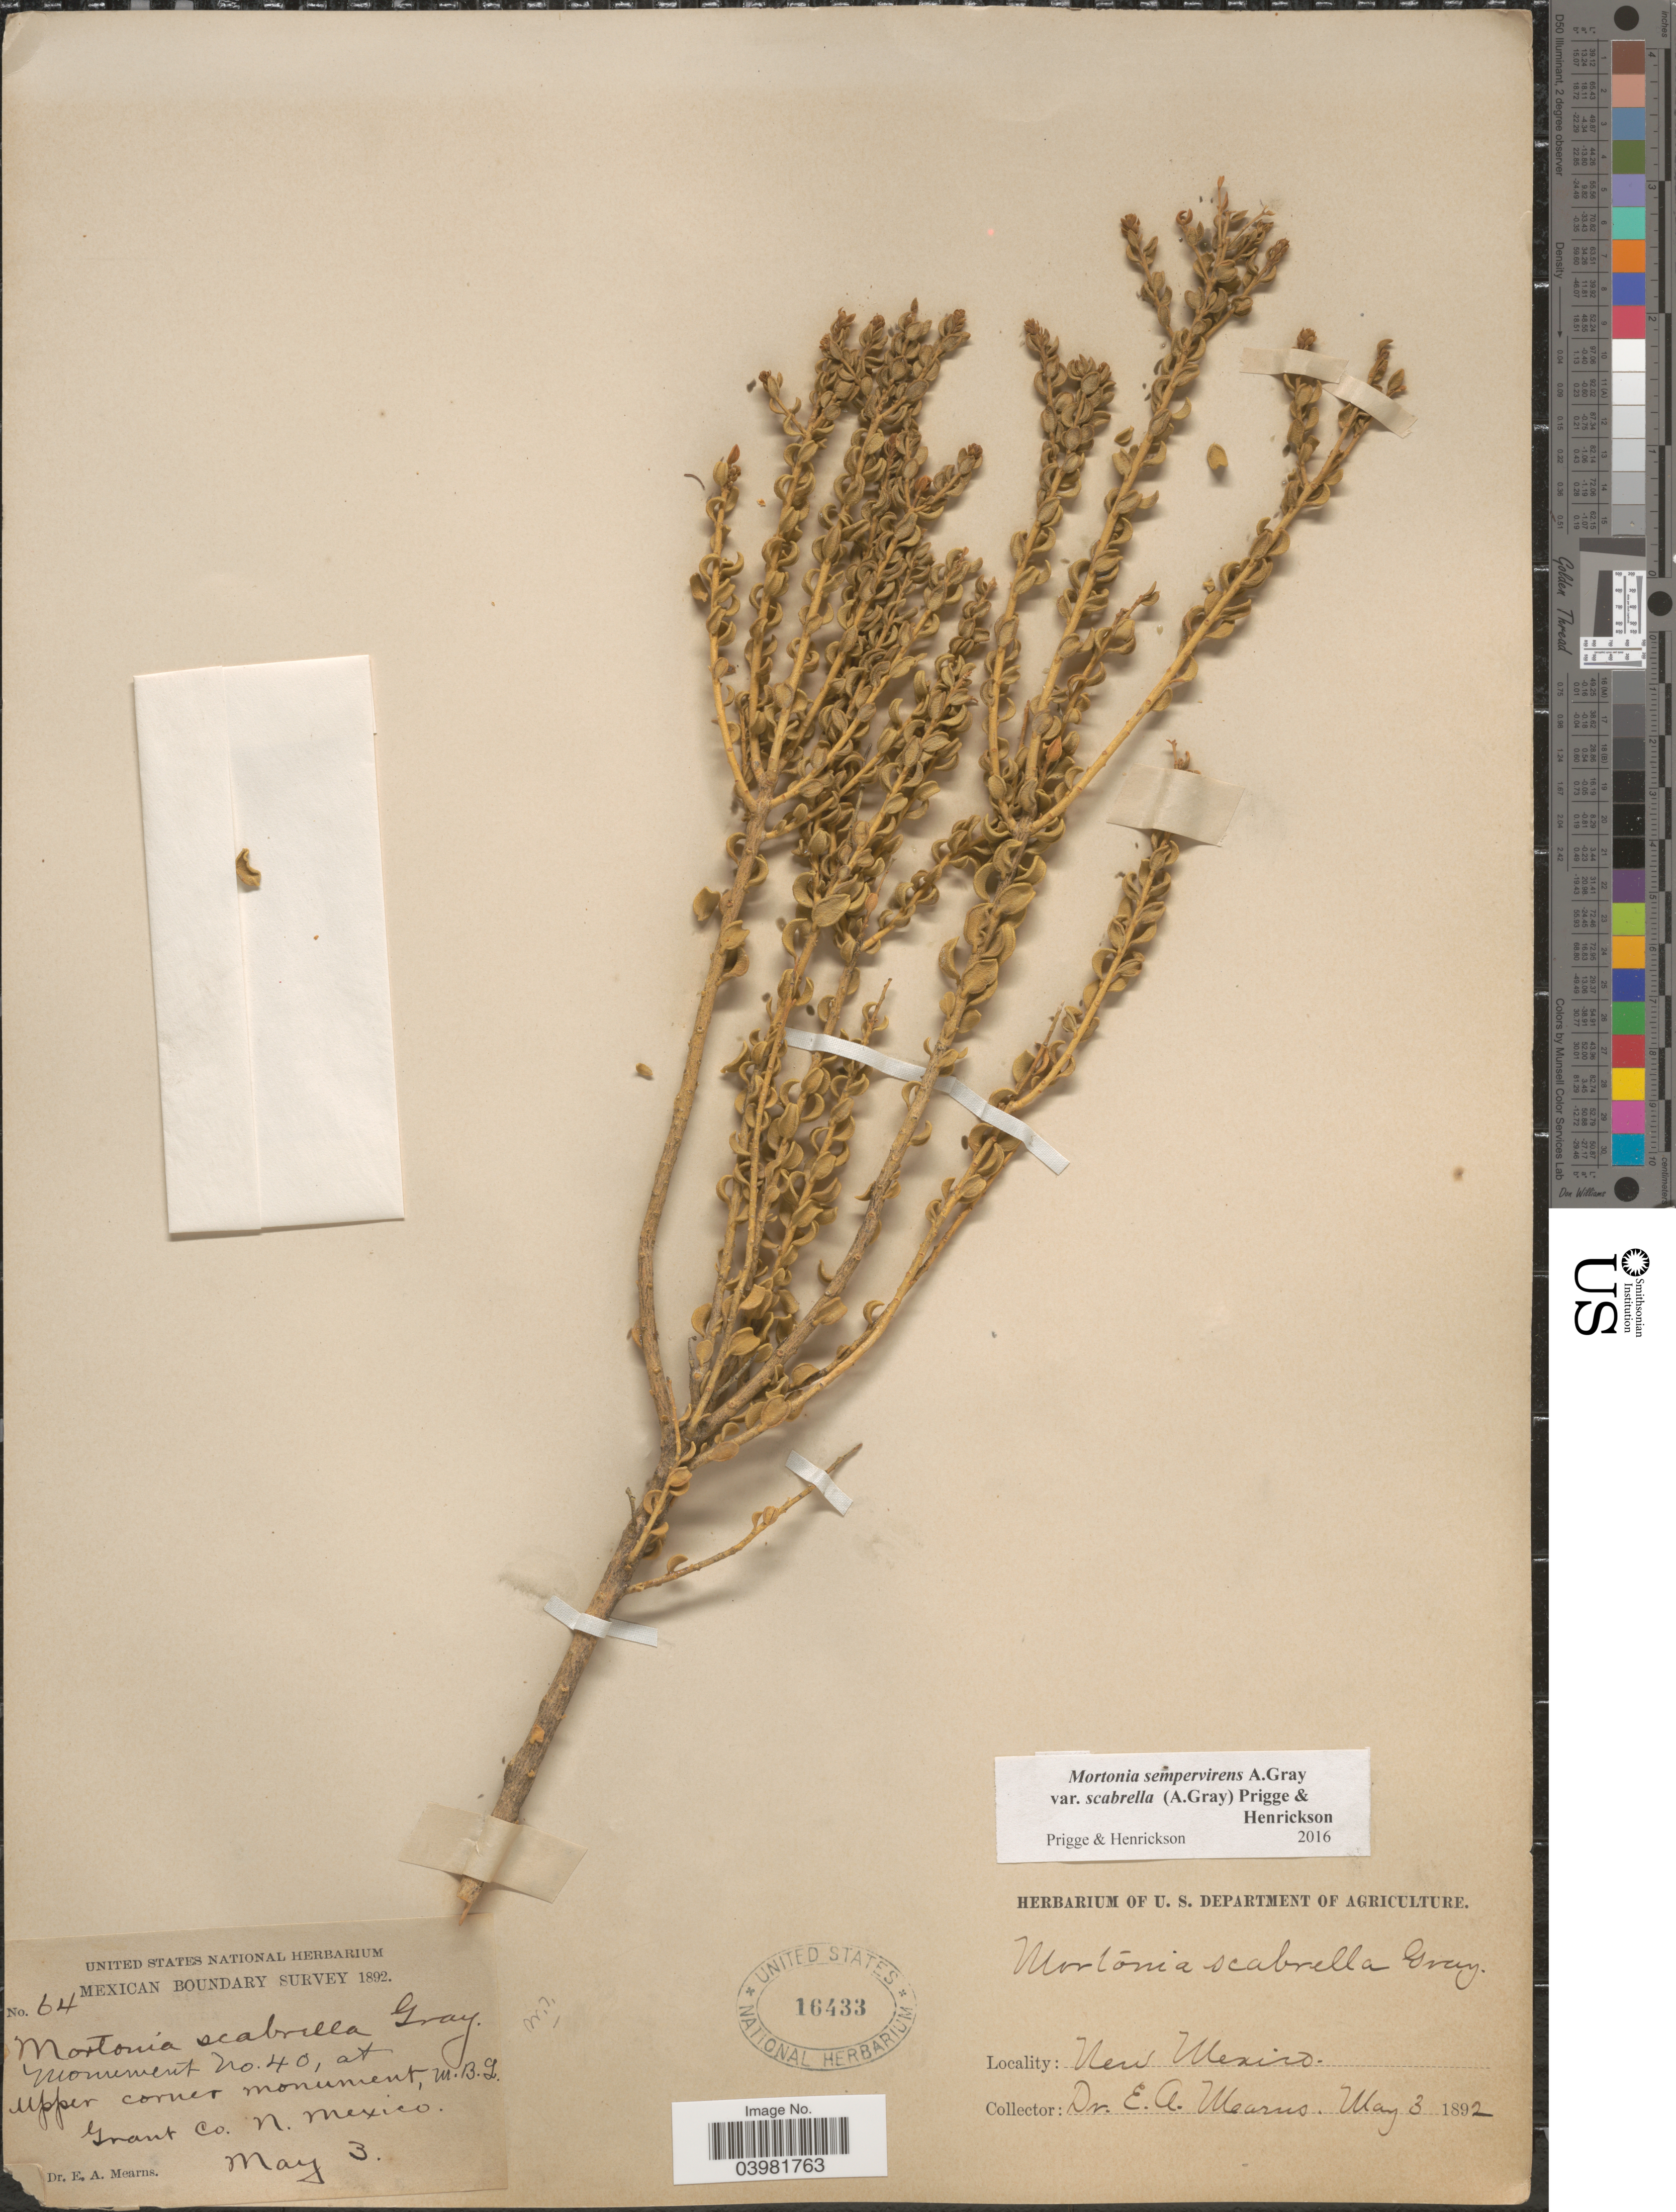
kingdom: Plantae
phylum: Tracheophyta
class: Magnoliopsida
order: Celastrales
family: Celastraceae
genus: Mortonia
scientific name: Mortonia scabrella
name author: A. Gray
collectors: E. A. Mearns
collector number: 64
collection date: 1892-05-03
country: United States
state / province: New Mexico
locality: Monument no. 40, at upper corner monument, M.B.L. Grant Co.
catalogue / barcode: US 16433